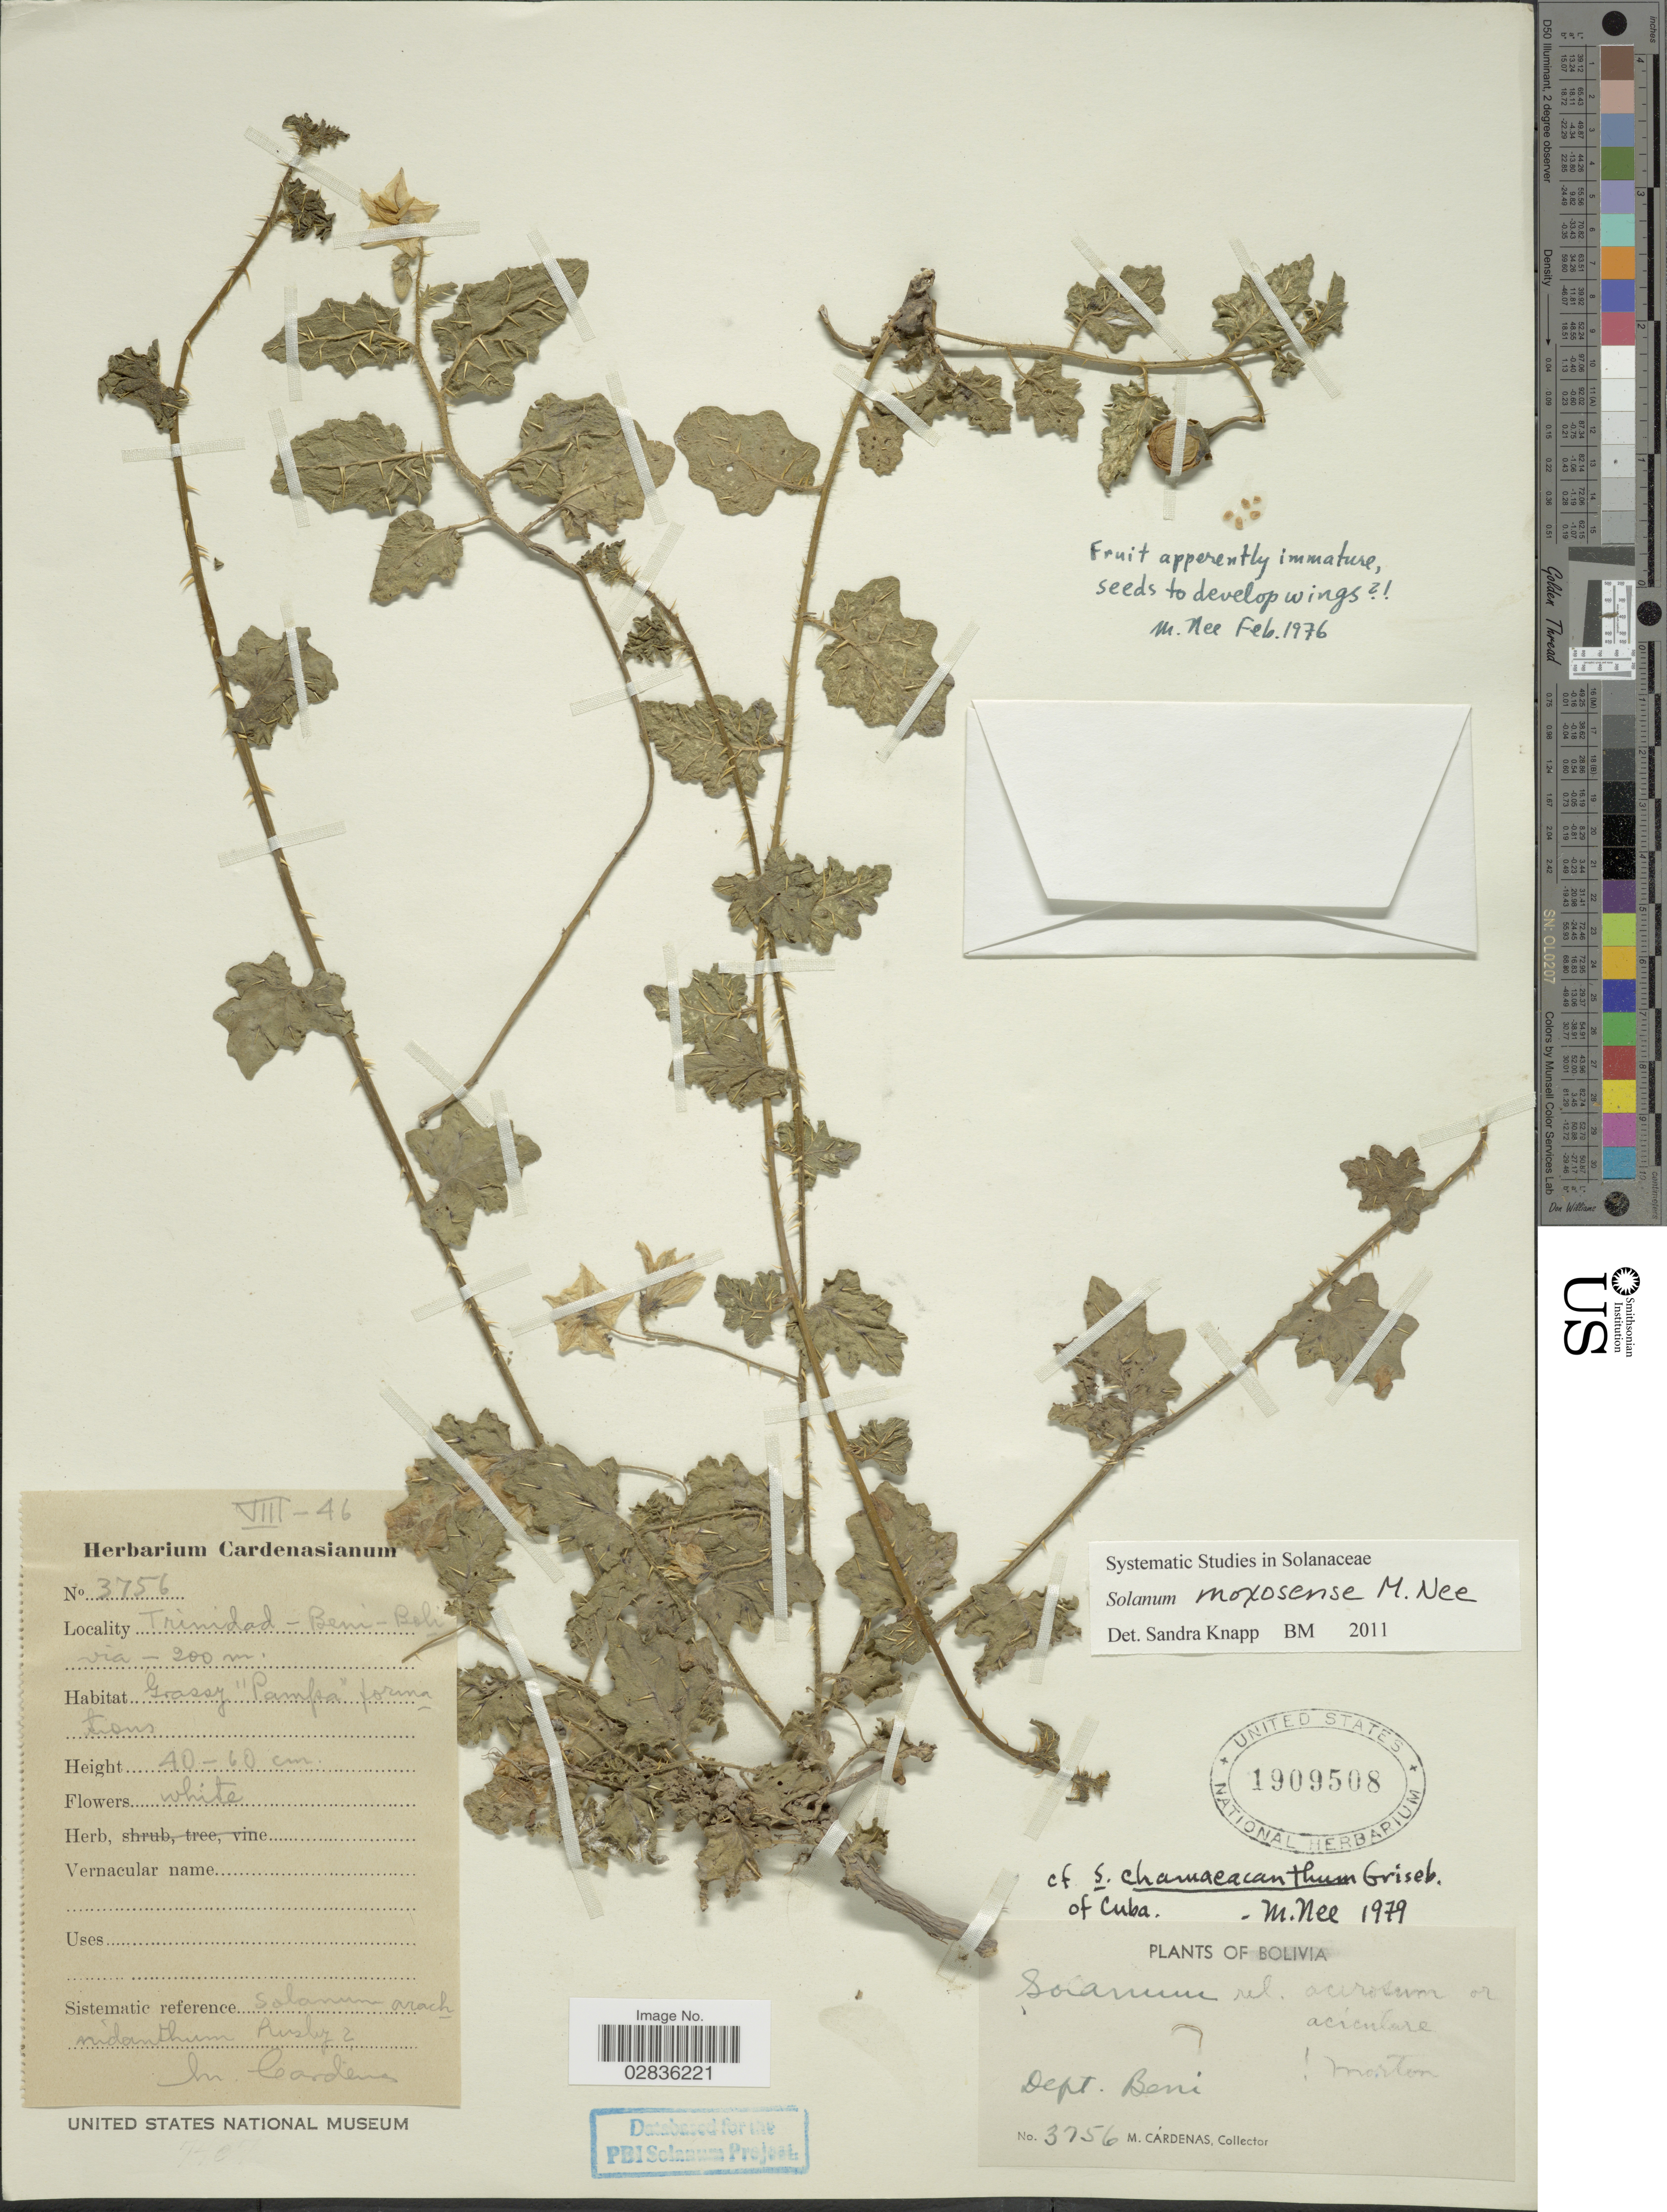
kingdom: Plantae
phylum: Tracheophyta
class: Magnoliopsida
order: Solanales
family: Solanaceae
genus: Solanum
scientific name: Solanum moxosense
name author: M. Nee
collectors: M. Cárdenas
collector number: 3756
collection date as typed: Transcribed d/m/y: /8/46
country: Bolivia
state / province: Beni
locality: Trinidad - Dept. Beni.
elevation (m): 200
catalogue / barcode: US 1909508